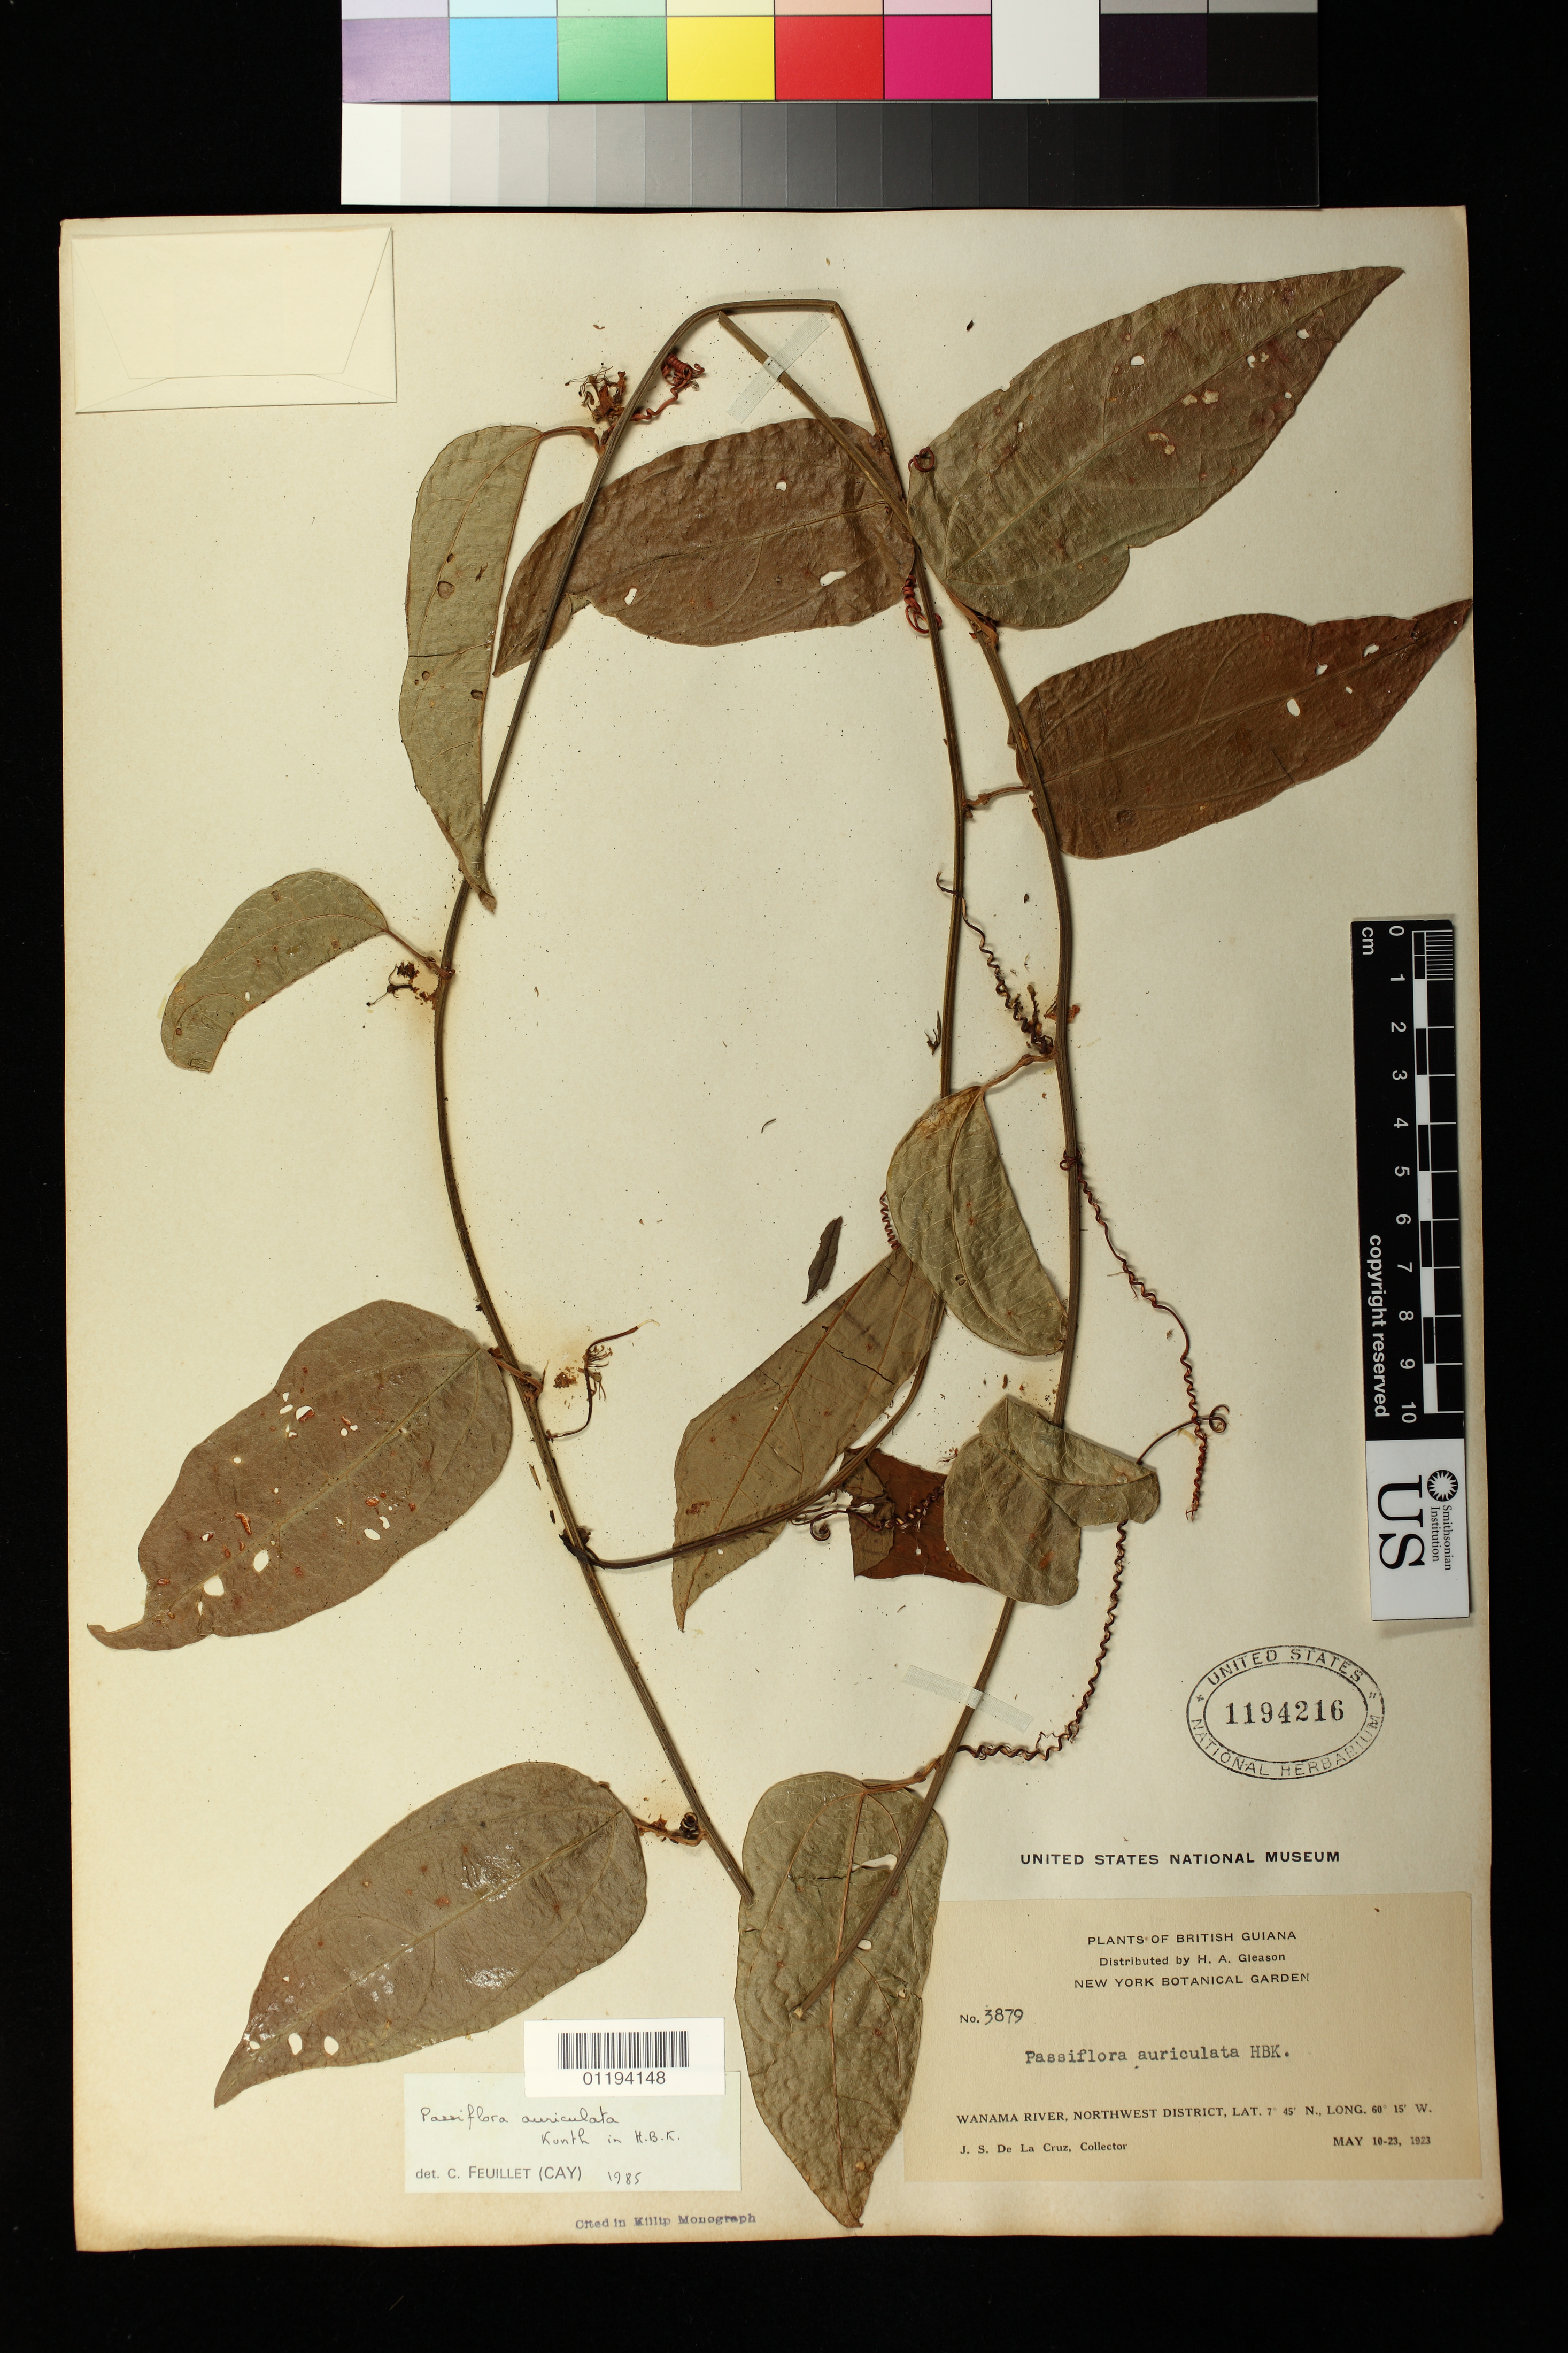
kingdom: Plantae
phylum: Tracheophyta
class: Magnoliopsida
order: Malpighiales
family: Passifloraceae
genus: Passiflora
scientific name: Passiflora auriculata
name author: Kunth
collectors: J. S. de la Cruz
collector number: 3879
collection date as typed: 1923 May 10 1923 May 23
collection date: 1923-05-10/1923-05-23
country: Guyana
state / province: U. Demerara-Berbice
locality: Wanama River, Northwest District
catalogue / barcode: US 1194216